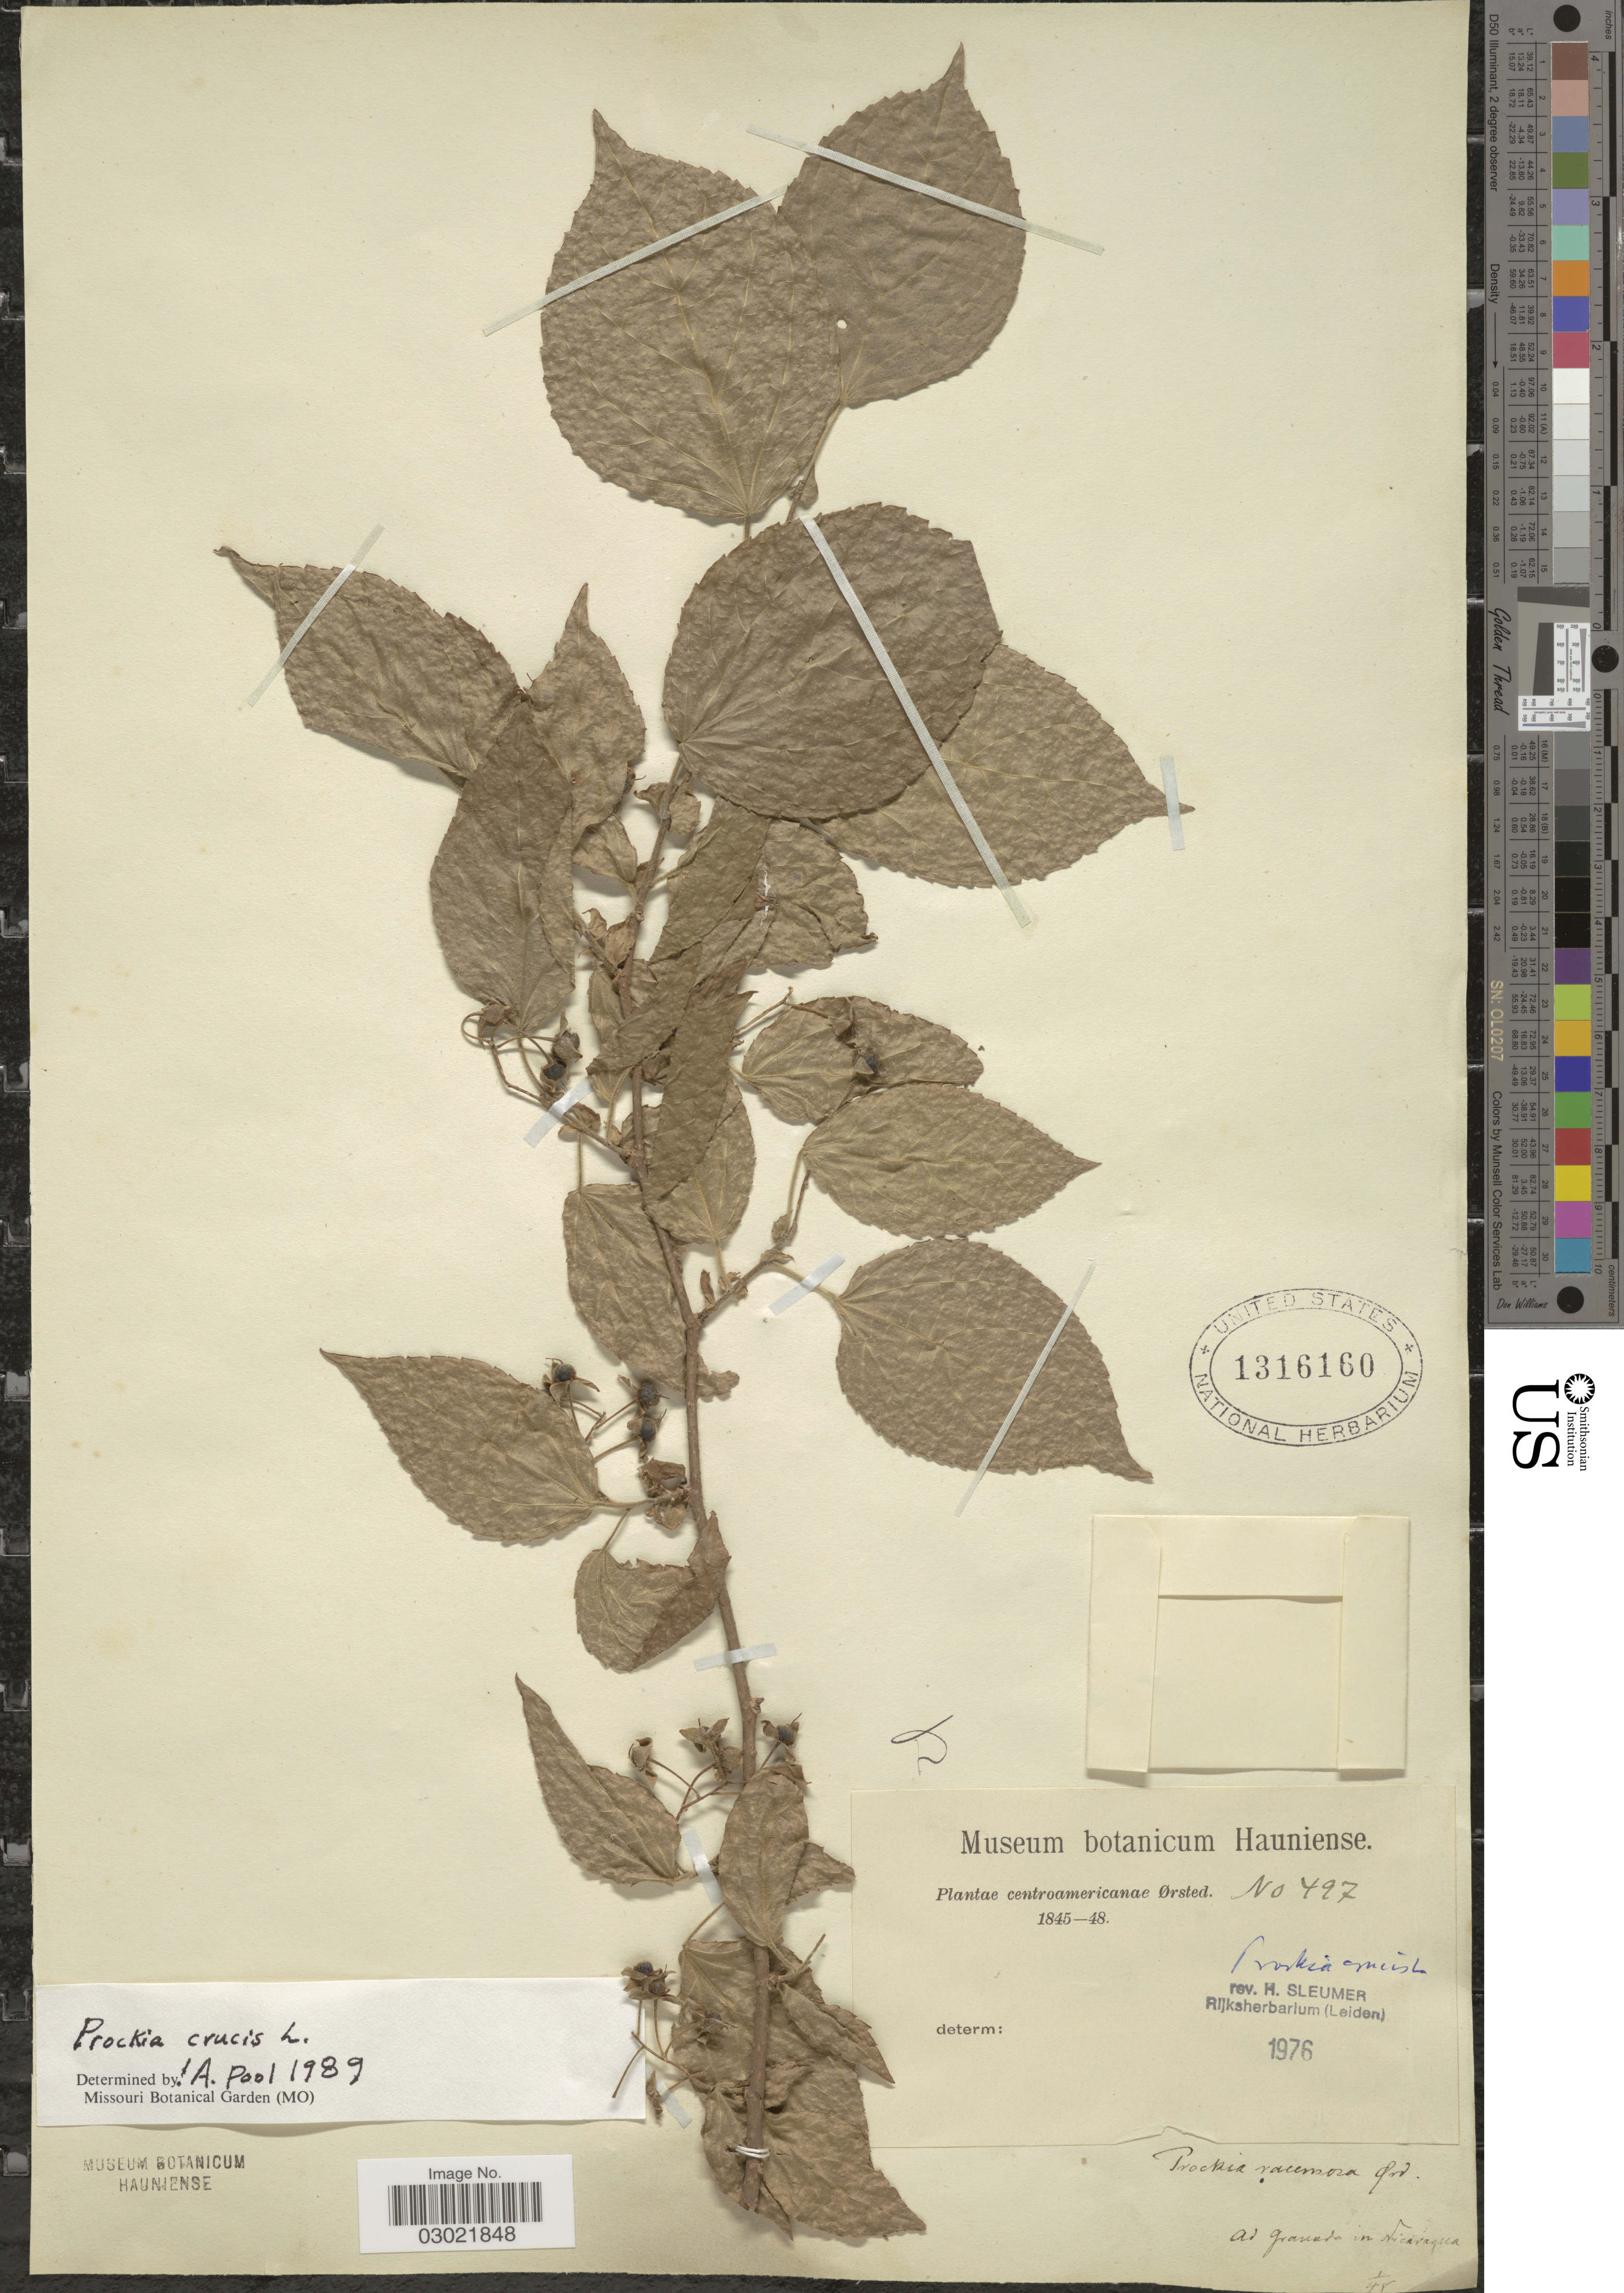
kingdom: Plantae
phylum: Tracheophyta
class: Magnoliopsida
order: Malpighiales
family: Salicaceae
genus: Prockia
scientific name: Prockia crucis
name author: P. Browne ex L.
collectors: Ørsted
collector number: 497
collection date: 1845/1848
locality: Centroamericanae.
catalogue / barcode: US 1316160